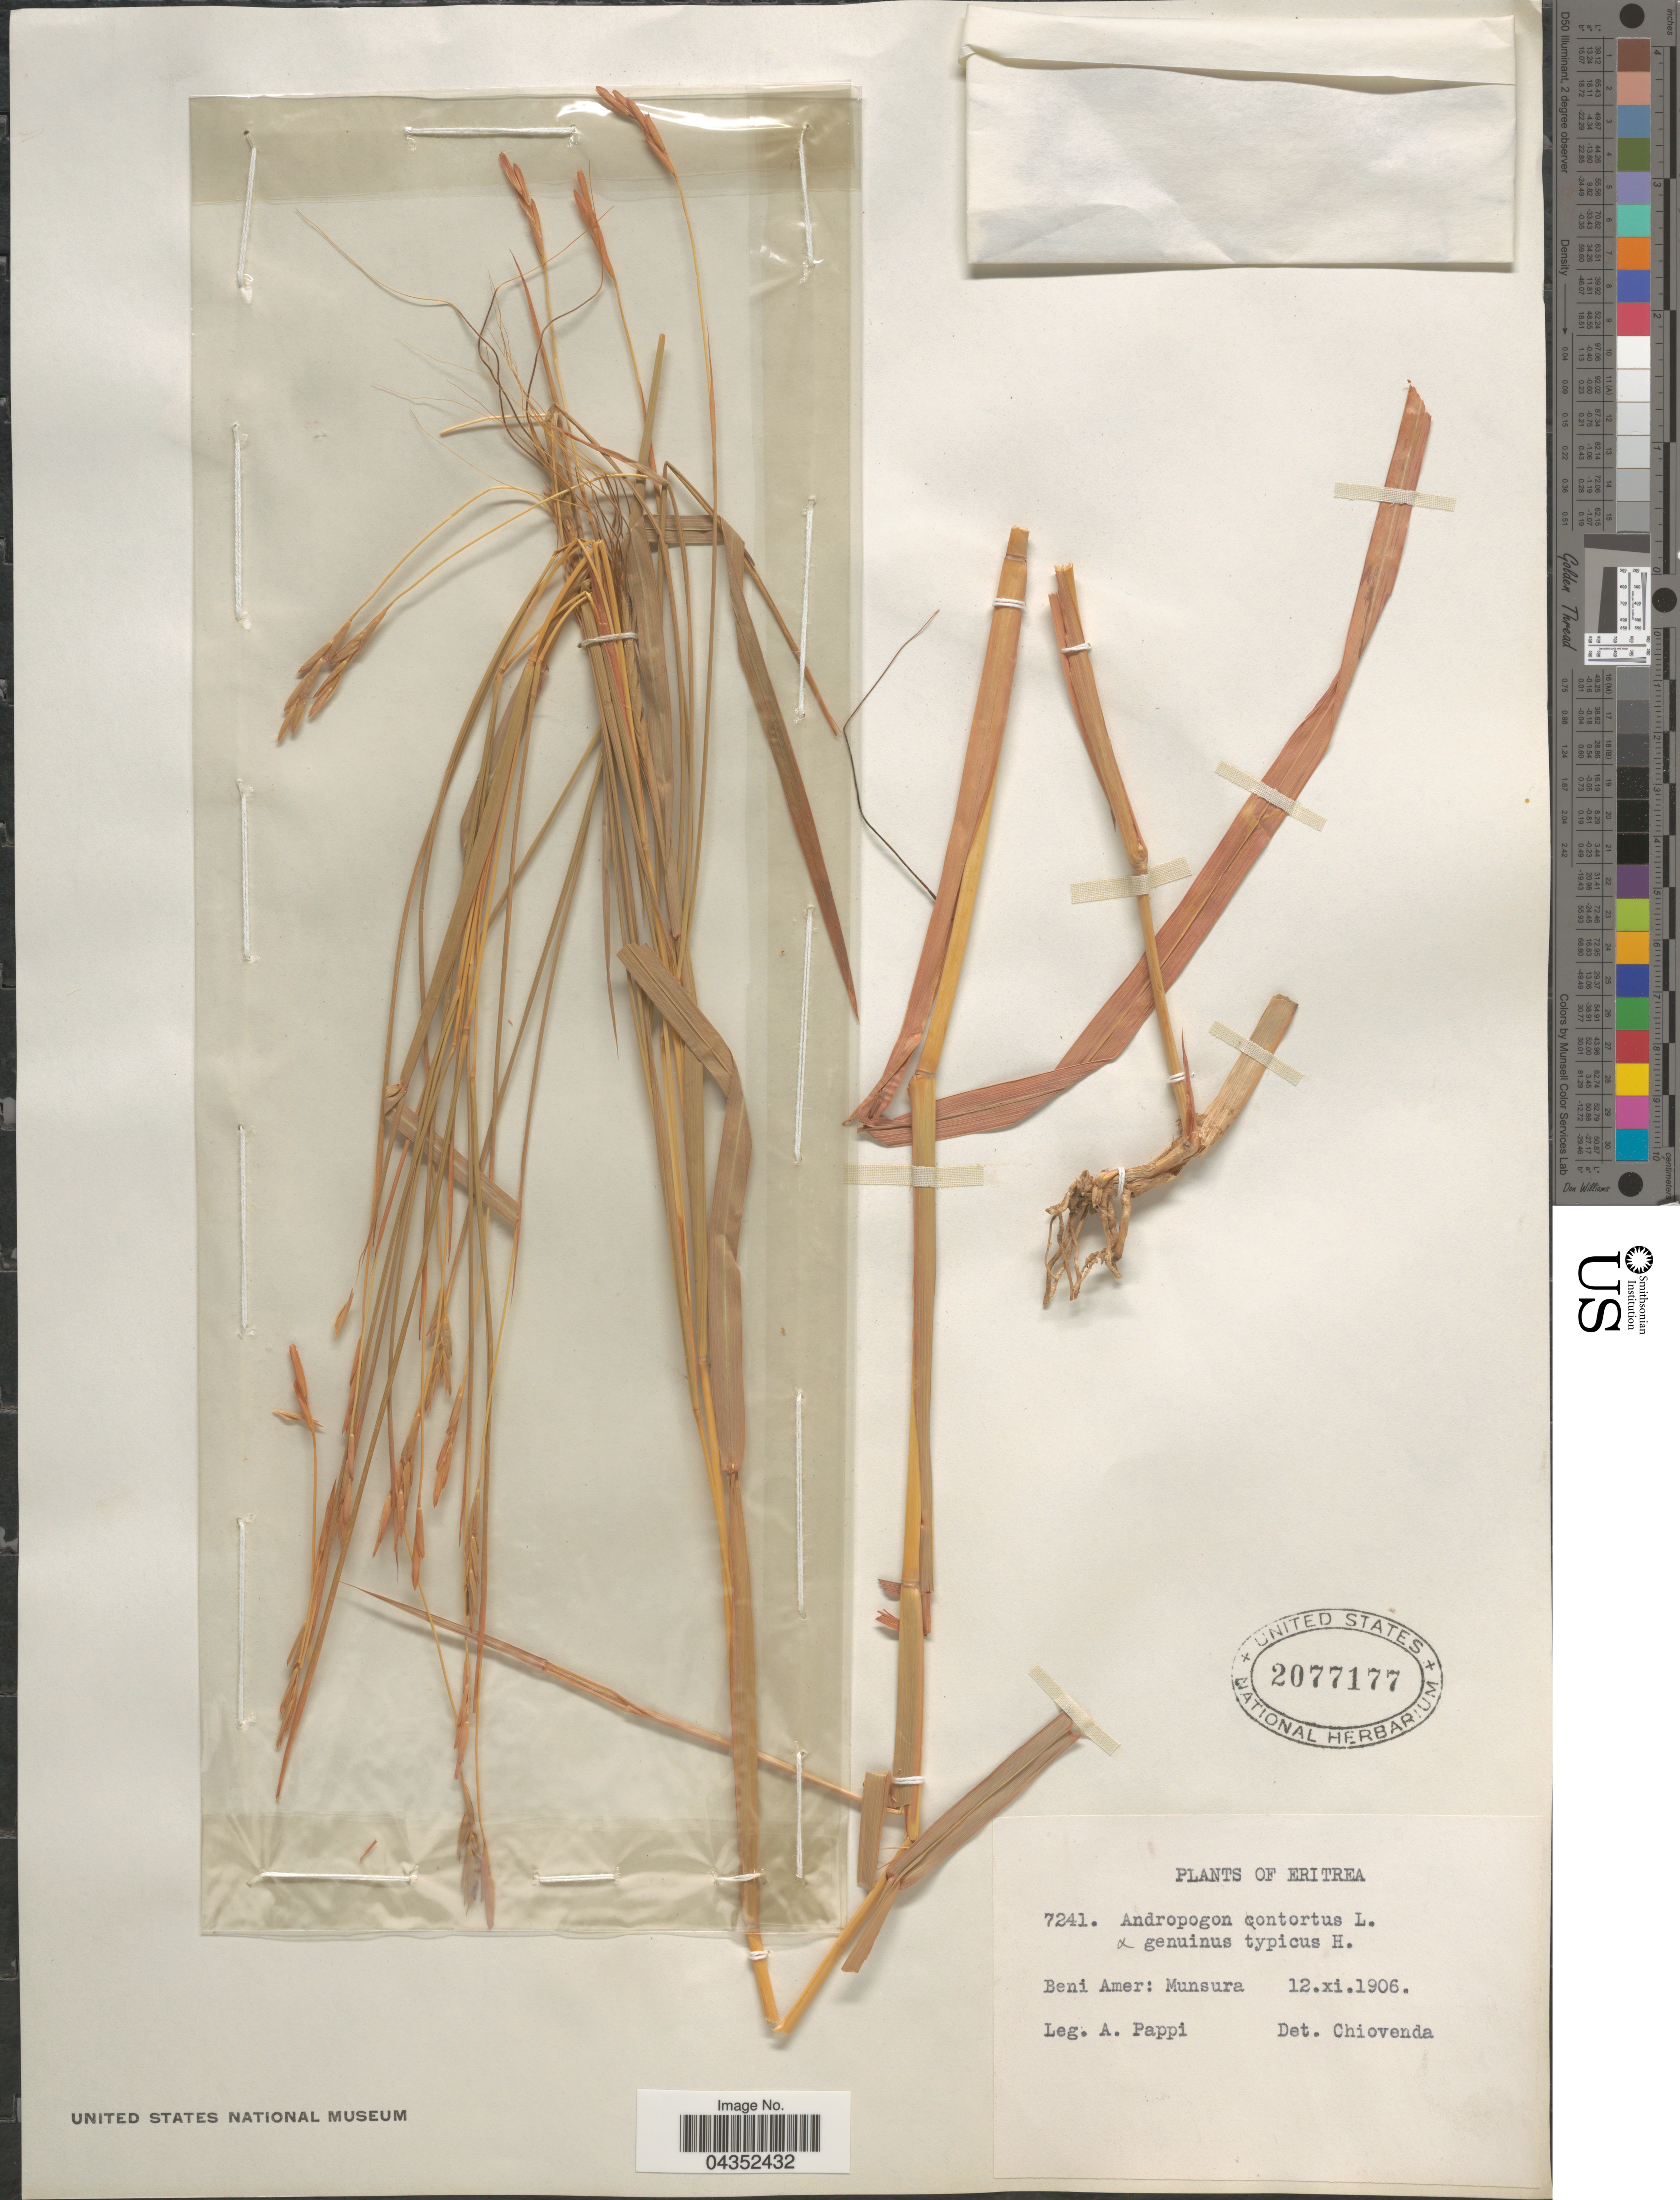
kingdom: Plantae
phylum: Tracheophyta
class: Liliopsida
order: Poales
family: Poaceae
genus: Heteropogon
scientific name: Heteropogon contortus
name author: (L.) P. Beauv. ex Roem. & Schult.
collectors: A. Pappi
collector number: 7241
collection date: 1906-11-12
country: Eritrea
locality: Beni Amer: Munsura.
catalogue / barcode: US 2077177